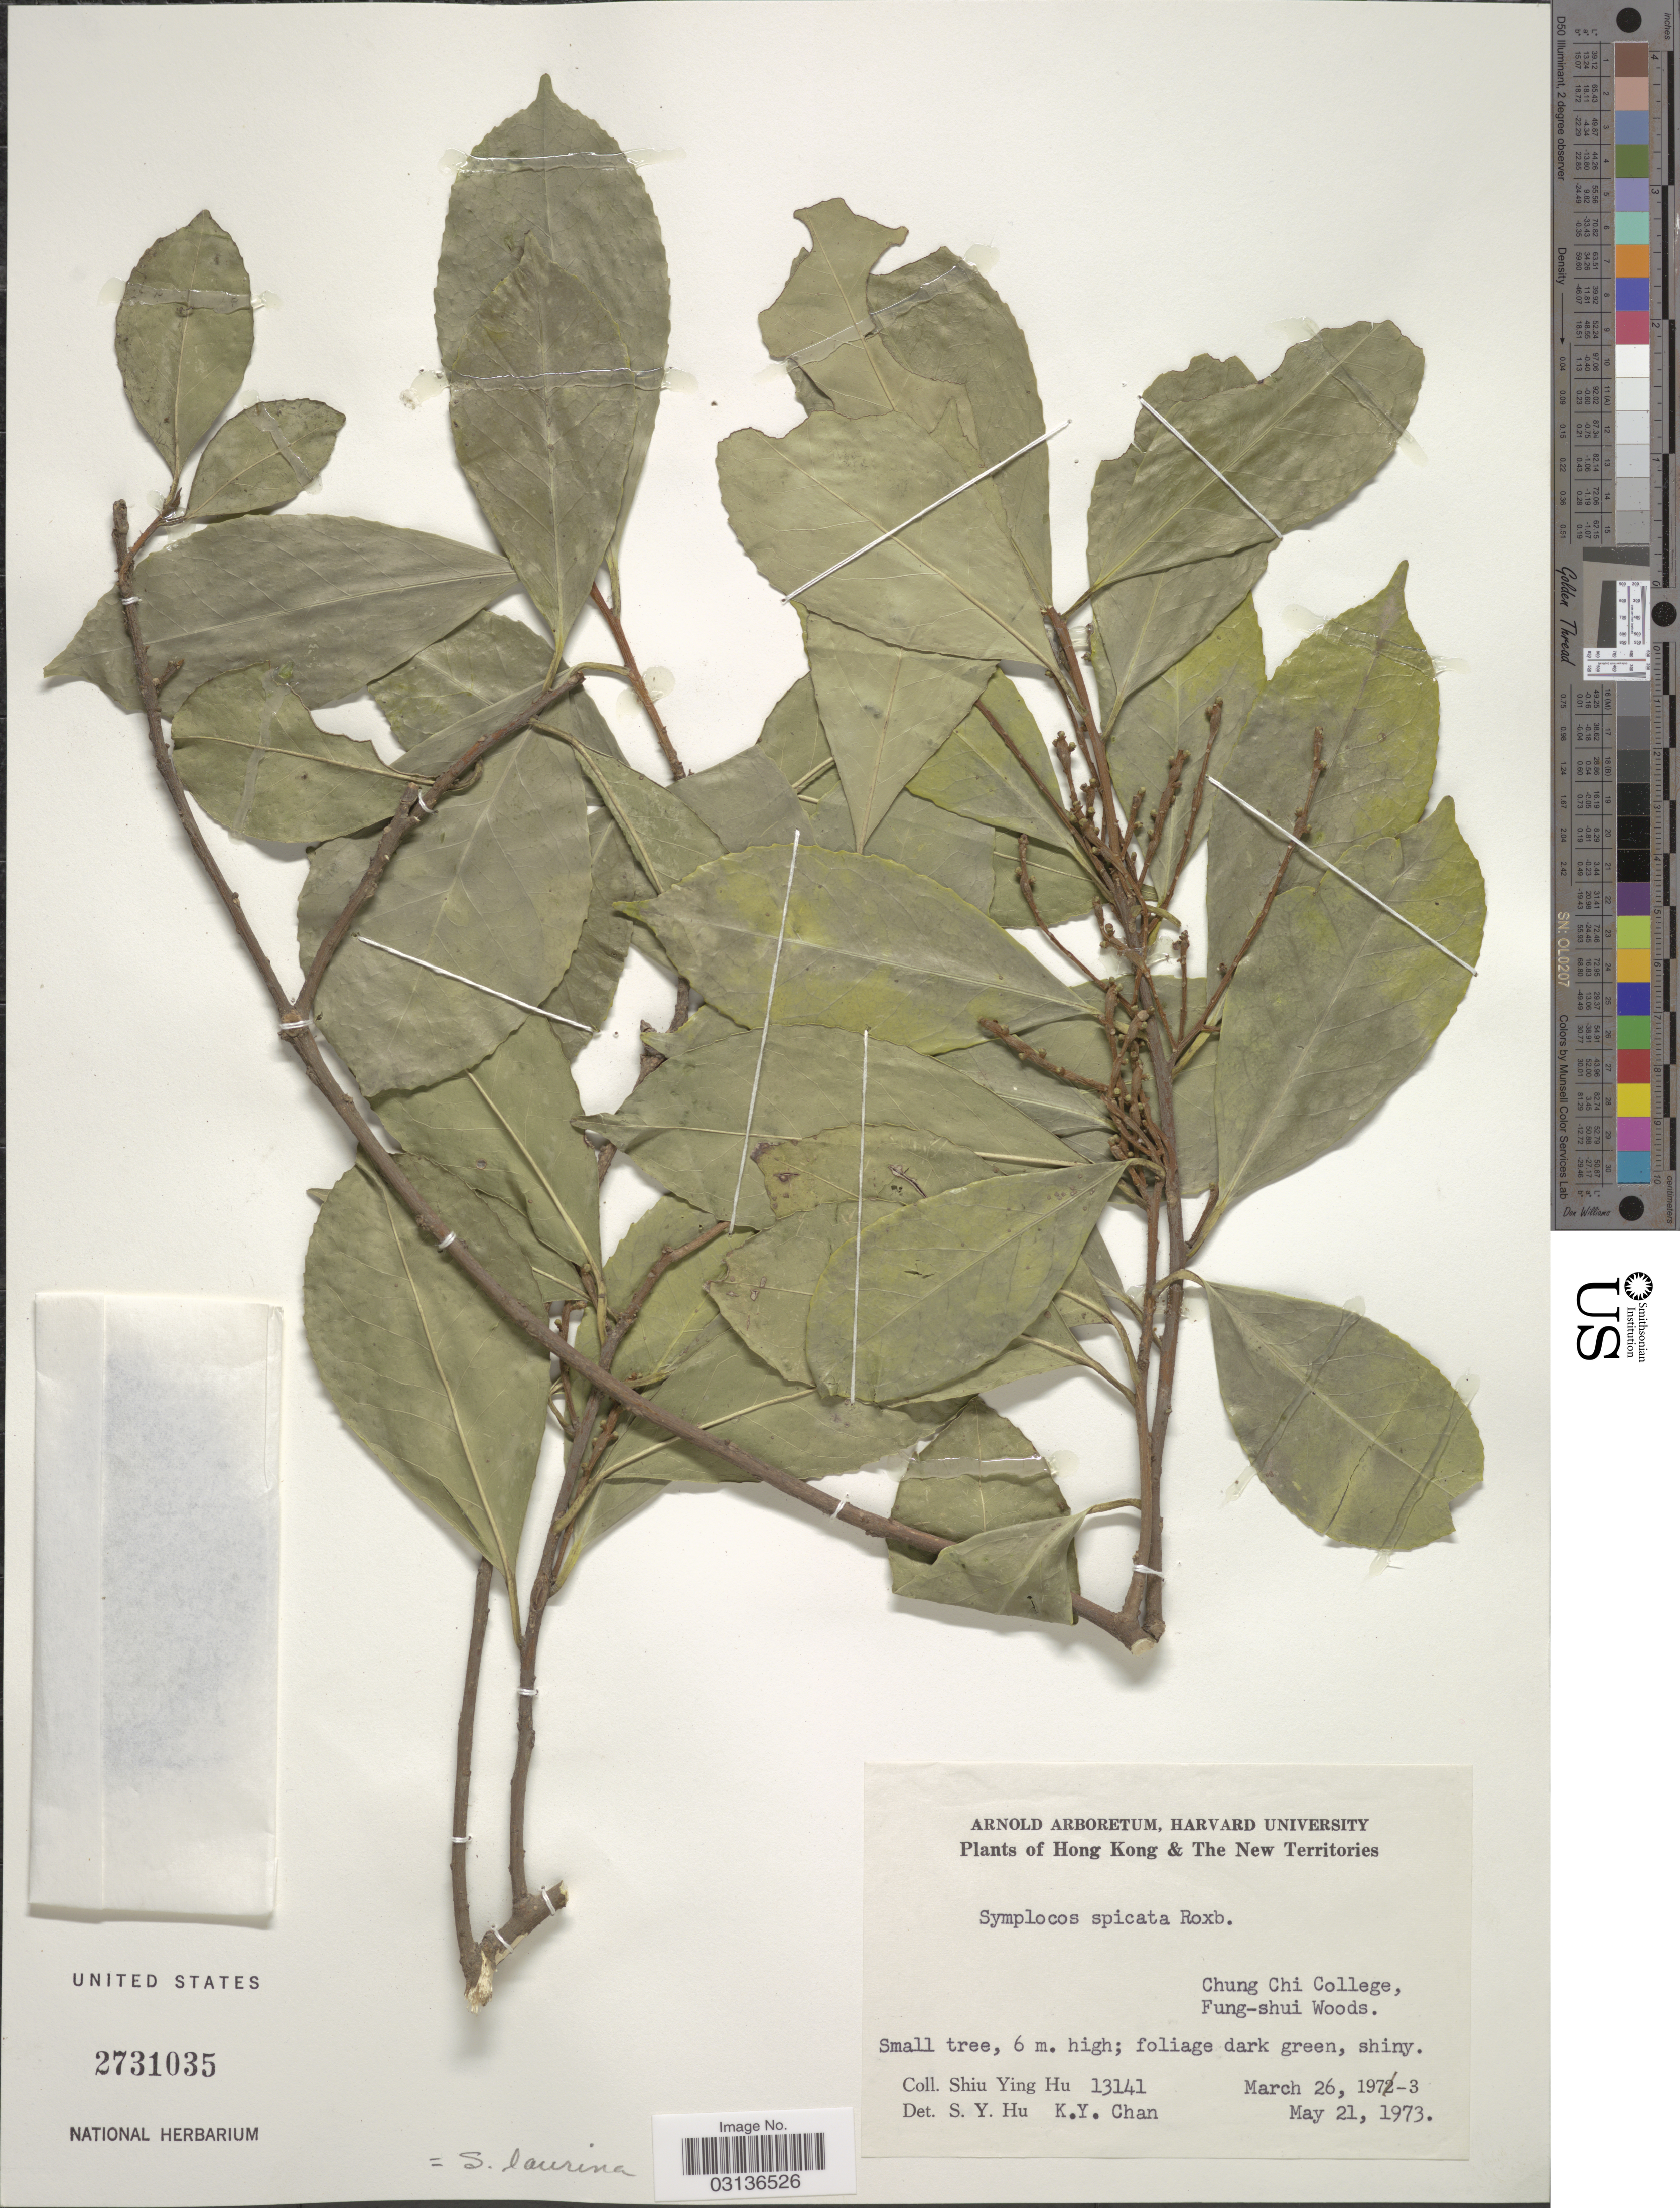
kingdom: Plantae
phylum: Tracheophyta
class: Magnoliopsida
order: Ericales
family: Symplocaceae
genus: Symplocos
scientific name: Symplocos cochinchinensis subsp. laurina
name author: (Retz.) Noot.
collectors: S. Y. Hu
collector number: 13141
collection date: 1973-03-26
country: China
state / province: Hong Kong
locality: The New Territories. Chung Chi College, Fung-shui Woods.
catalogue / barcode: US 2731035